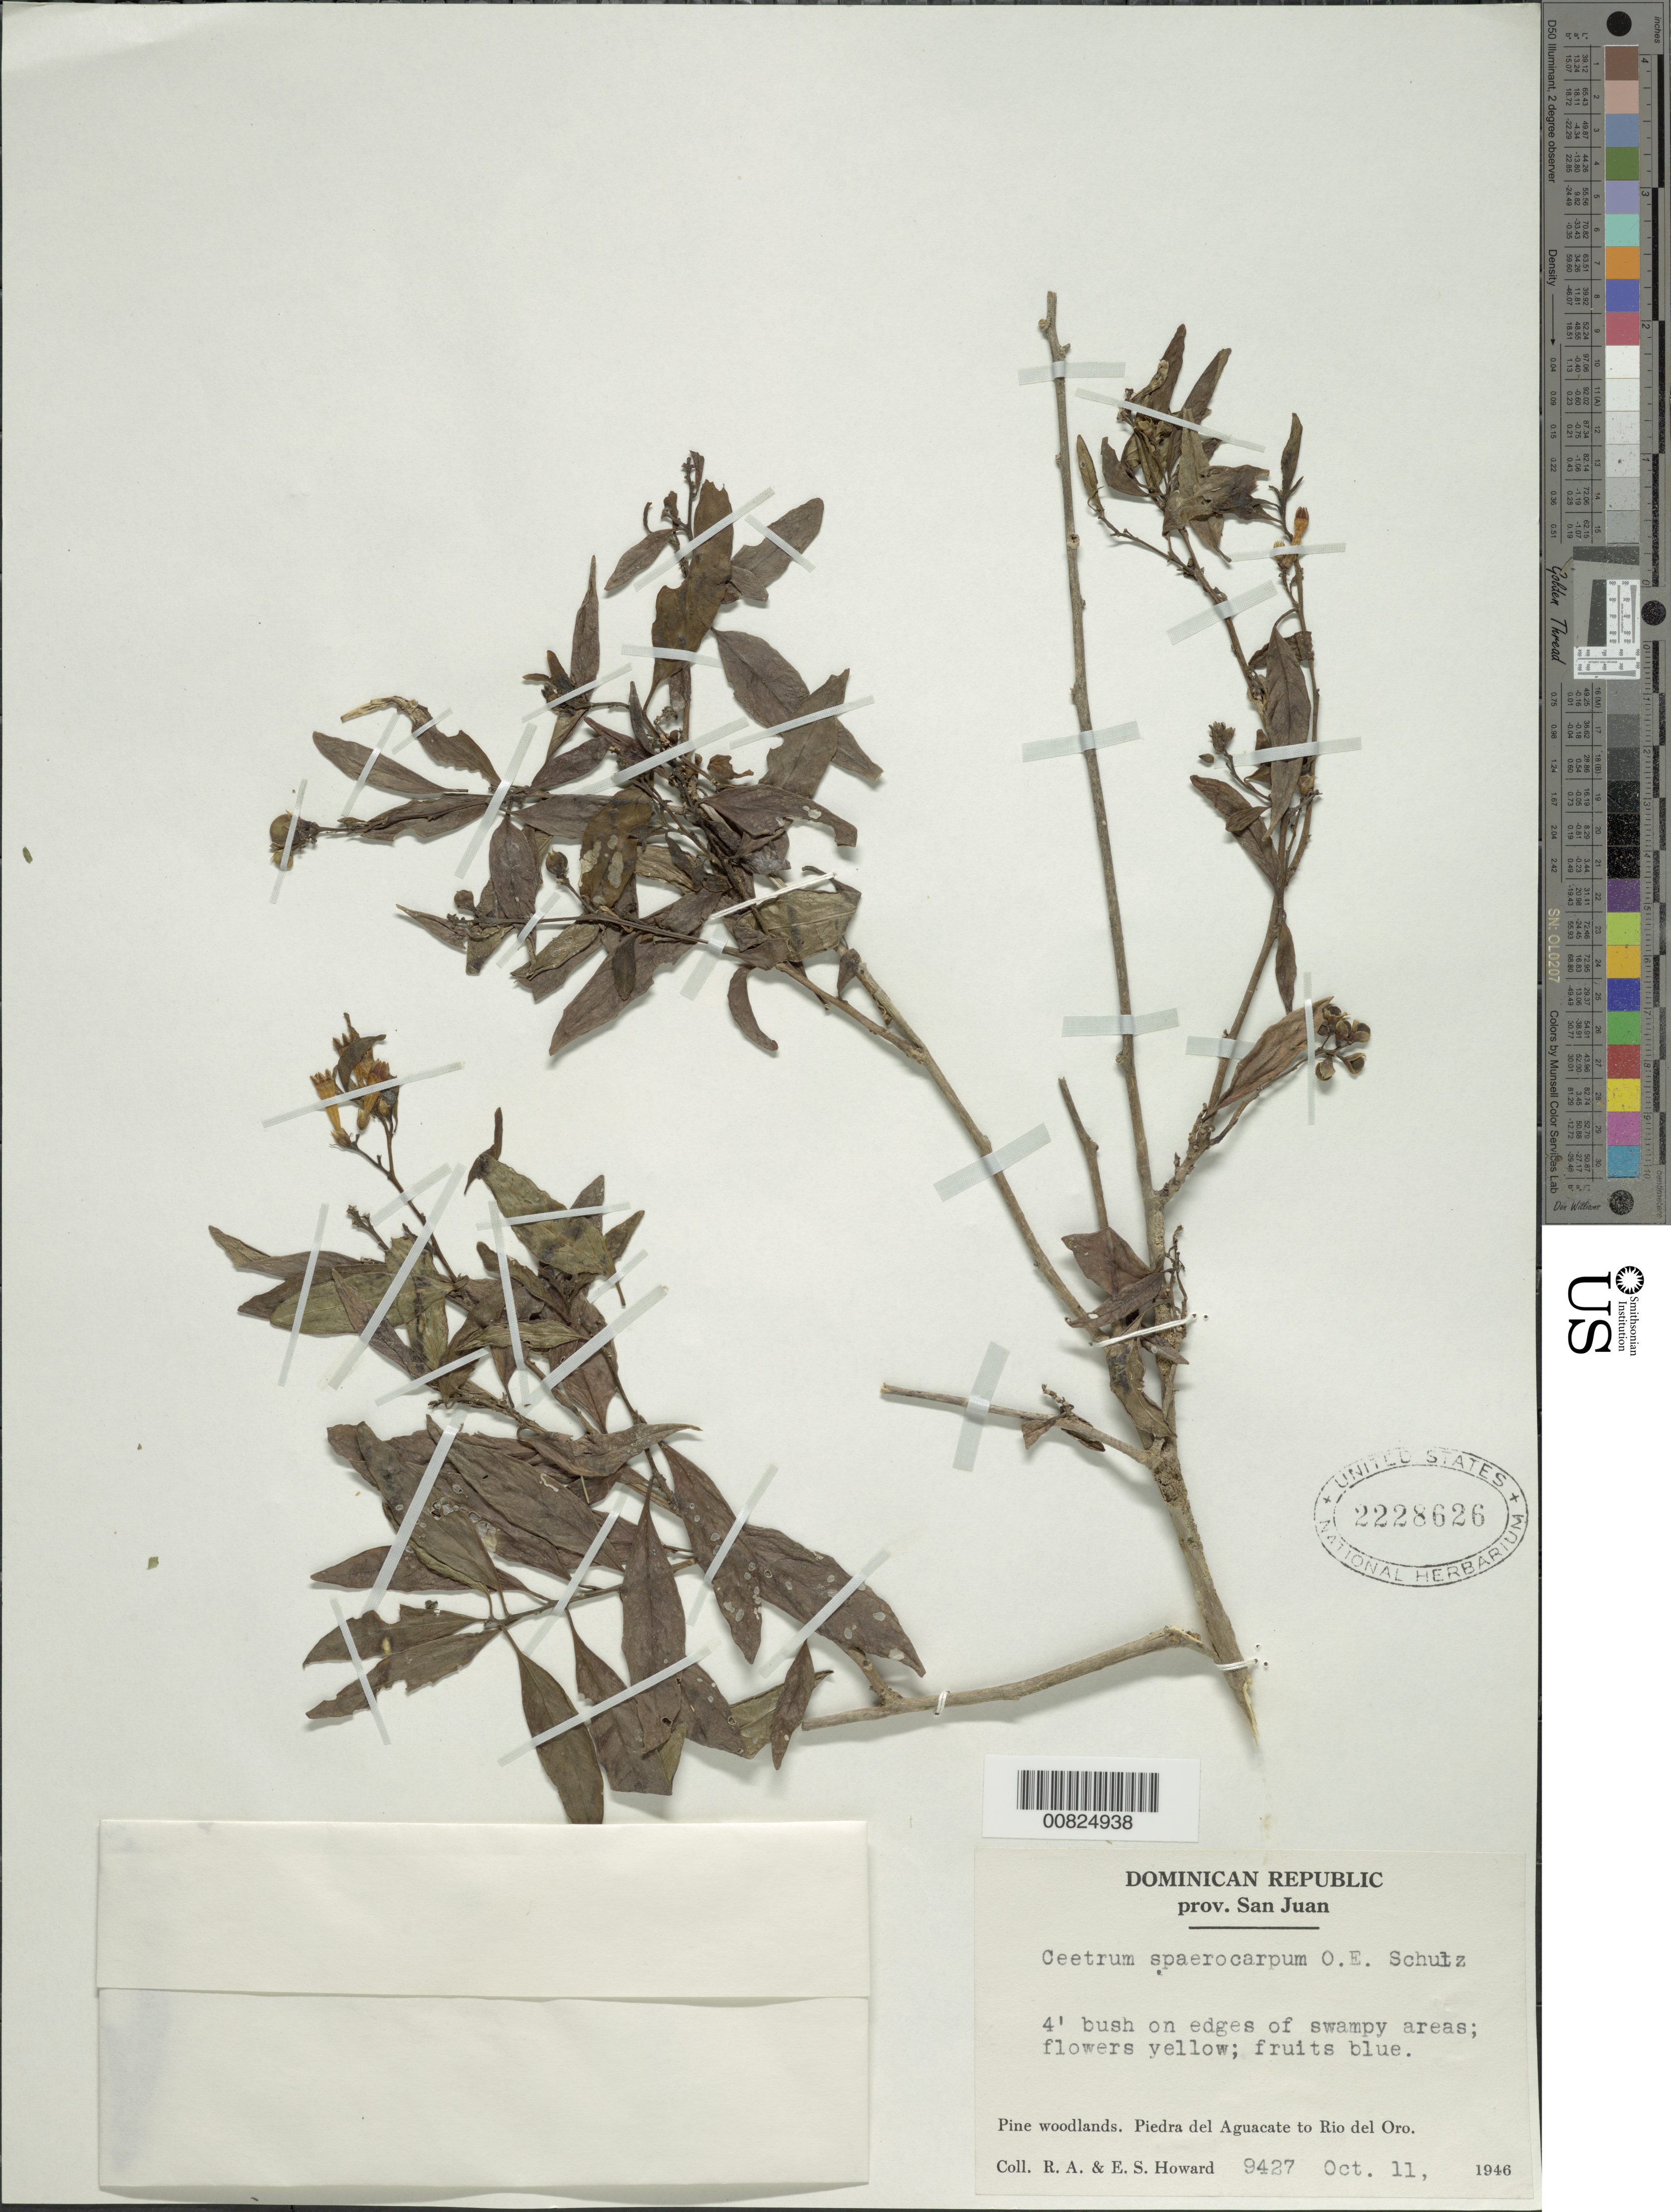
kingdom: Plantae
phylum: Tracheophyta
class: Magnoliopsida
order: Solanales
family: Solanaceae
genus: Cestrum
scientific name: Cestrum sphaerocarpum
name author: O.E. Schulz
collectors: R. A. Howard & E. S. Howard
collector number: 9427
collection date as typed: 11 Oct 1946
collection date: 1946-10-11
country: Dominican Republic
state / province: San Juan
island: Hispaniola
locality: Piedra del Aguacate to Rio del Oro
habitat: On edges of swampy areas in pine woodlands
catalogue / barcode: US 2228626